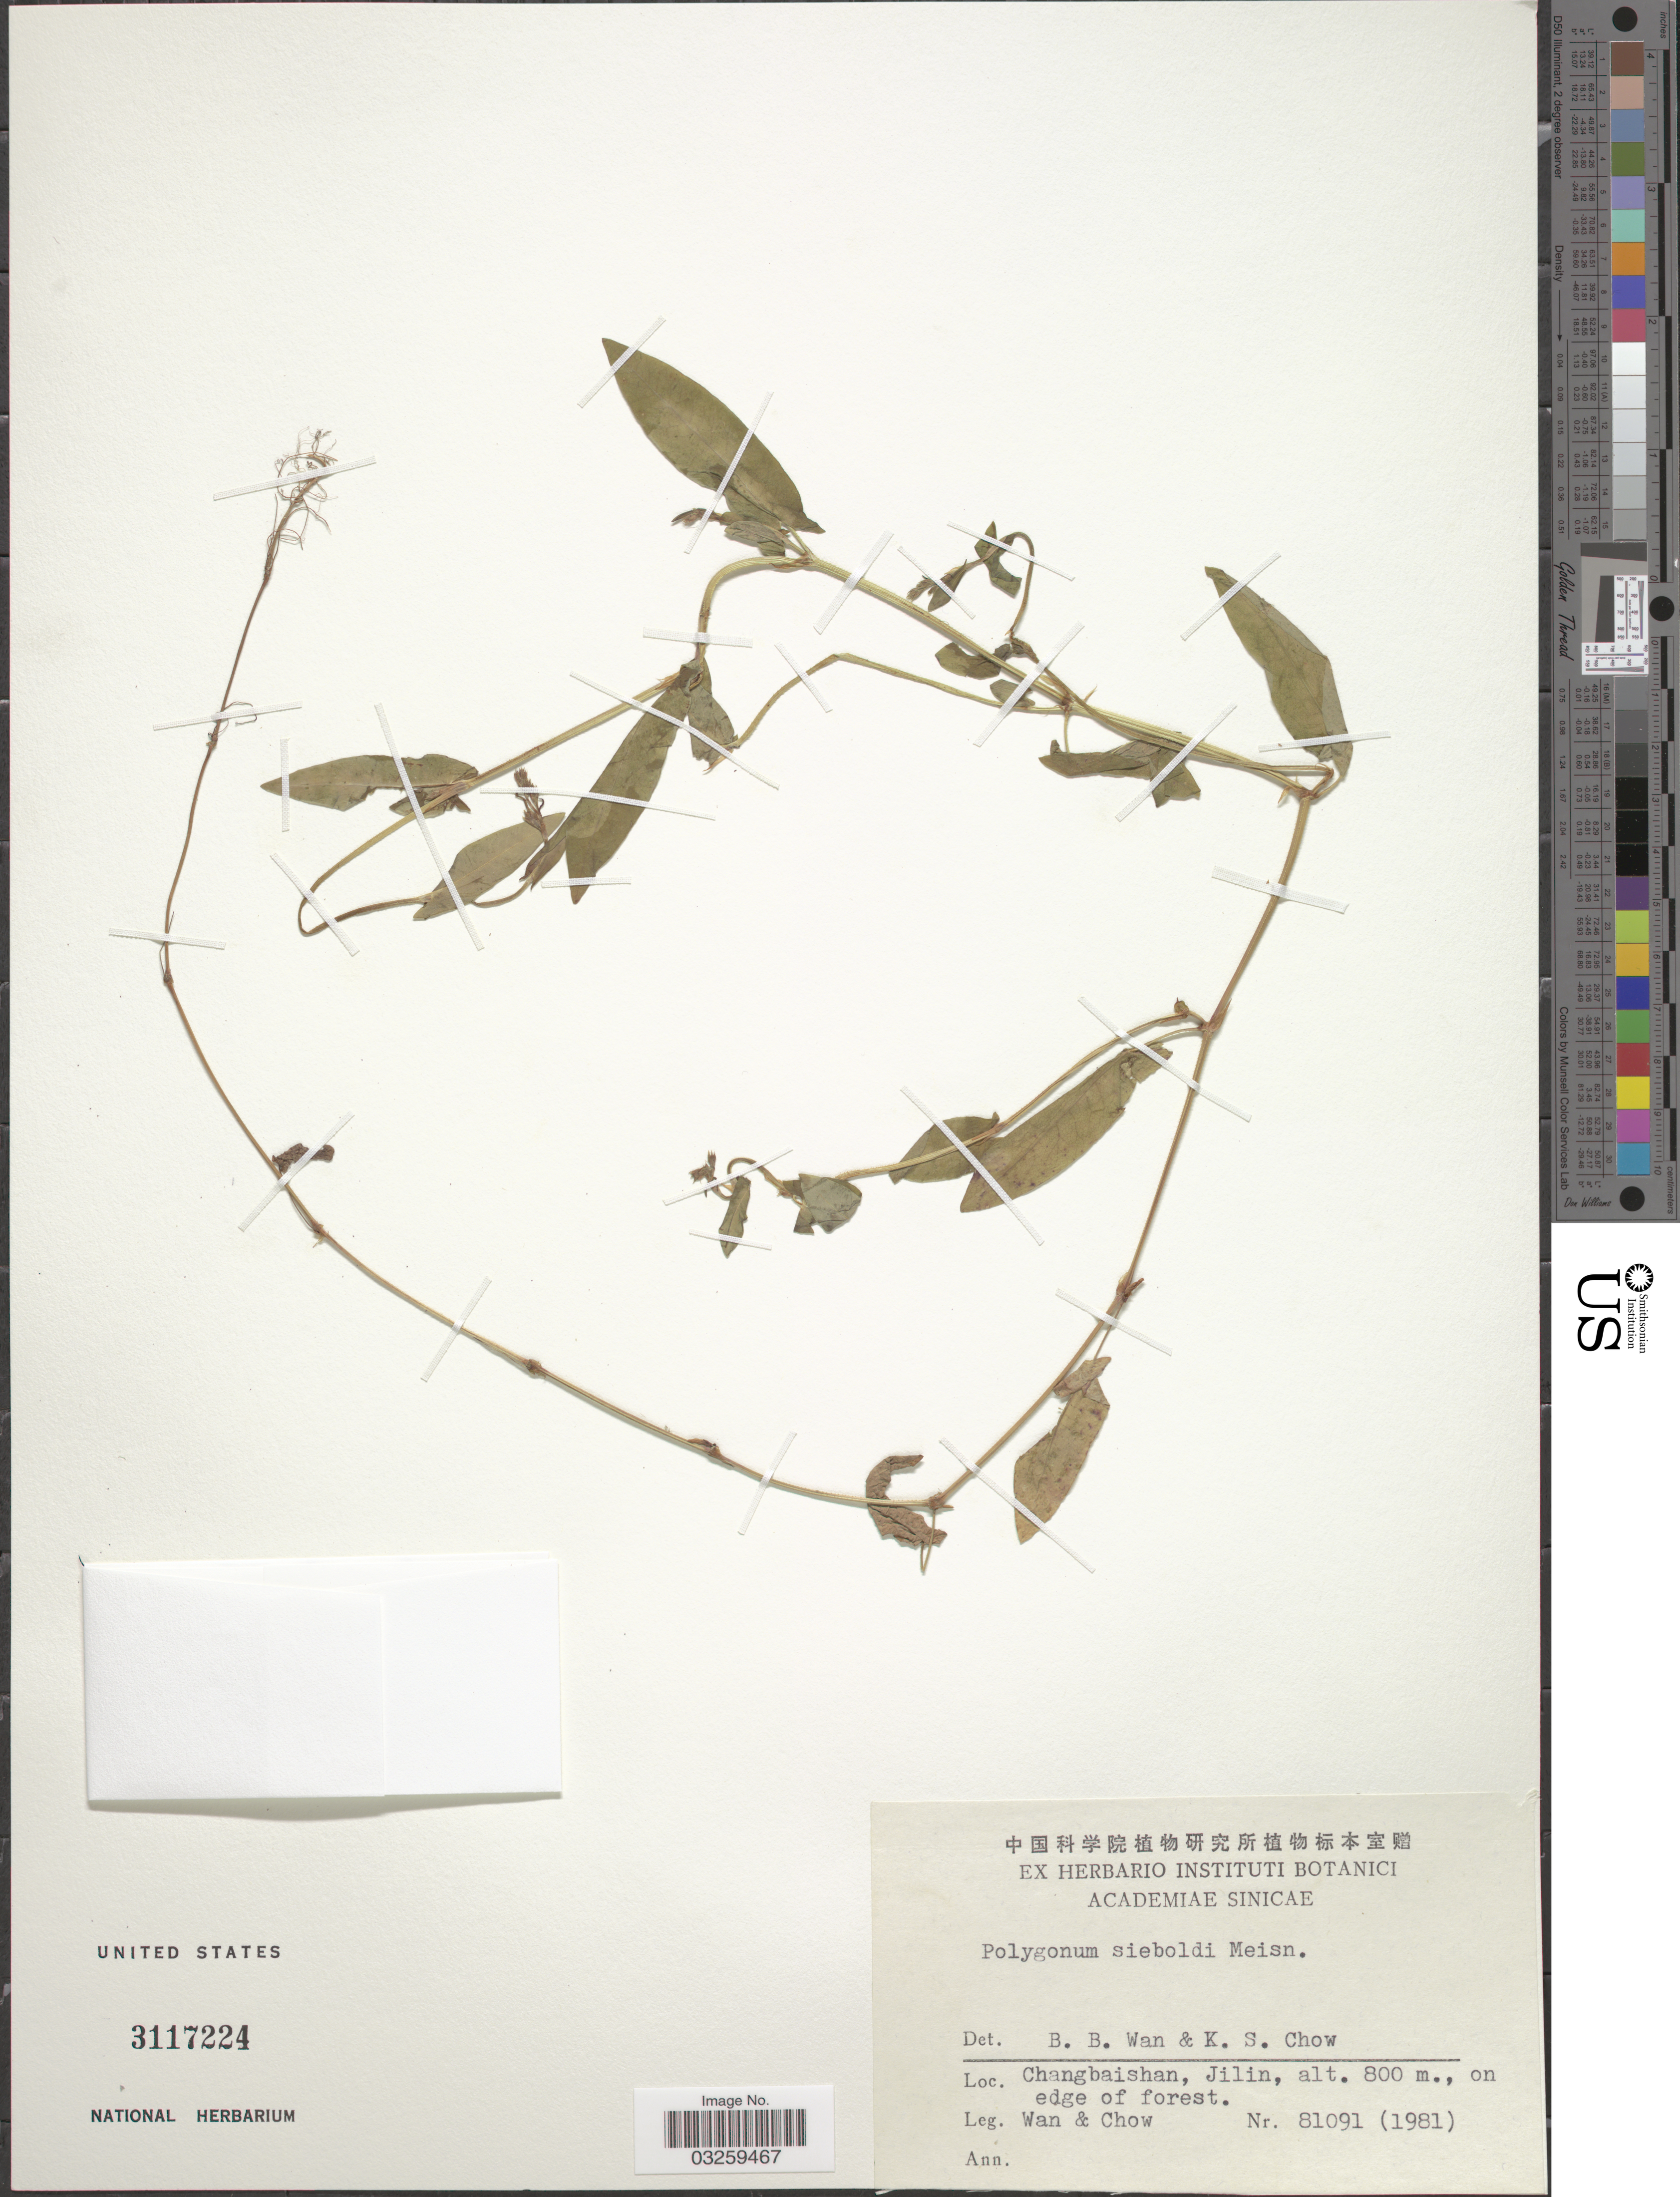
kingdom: Plantae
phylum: Tracheophyta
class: Magnoliopsida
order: Caryophyllales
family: Polygonaceae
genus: Polygonum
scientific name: Polygonum sieboldii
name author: Meisn.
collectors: -. Wan & Chow, --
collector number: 81091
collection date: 1981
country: China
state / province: Jilin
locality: Changbaishan.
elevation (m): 800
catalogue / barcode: US 3117224